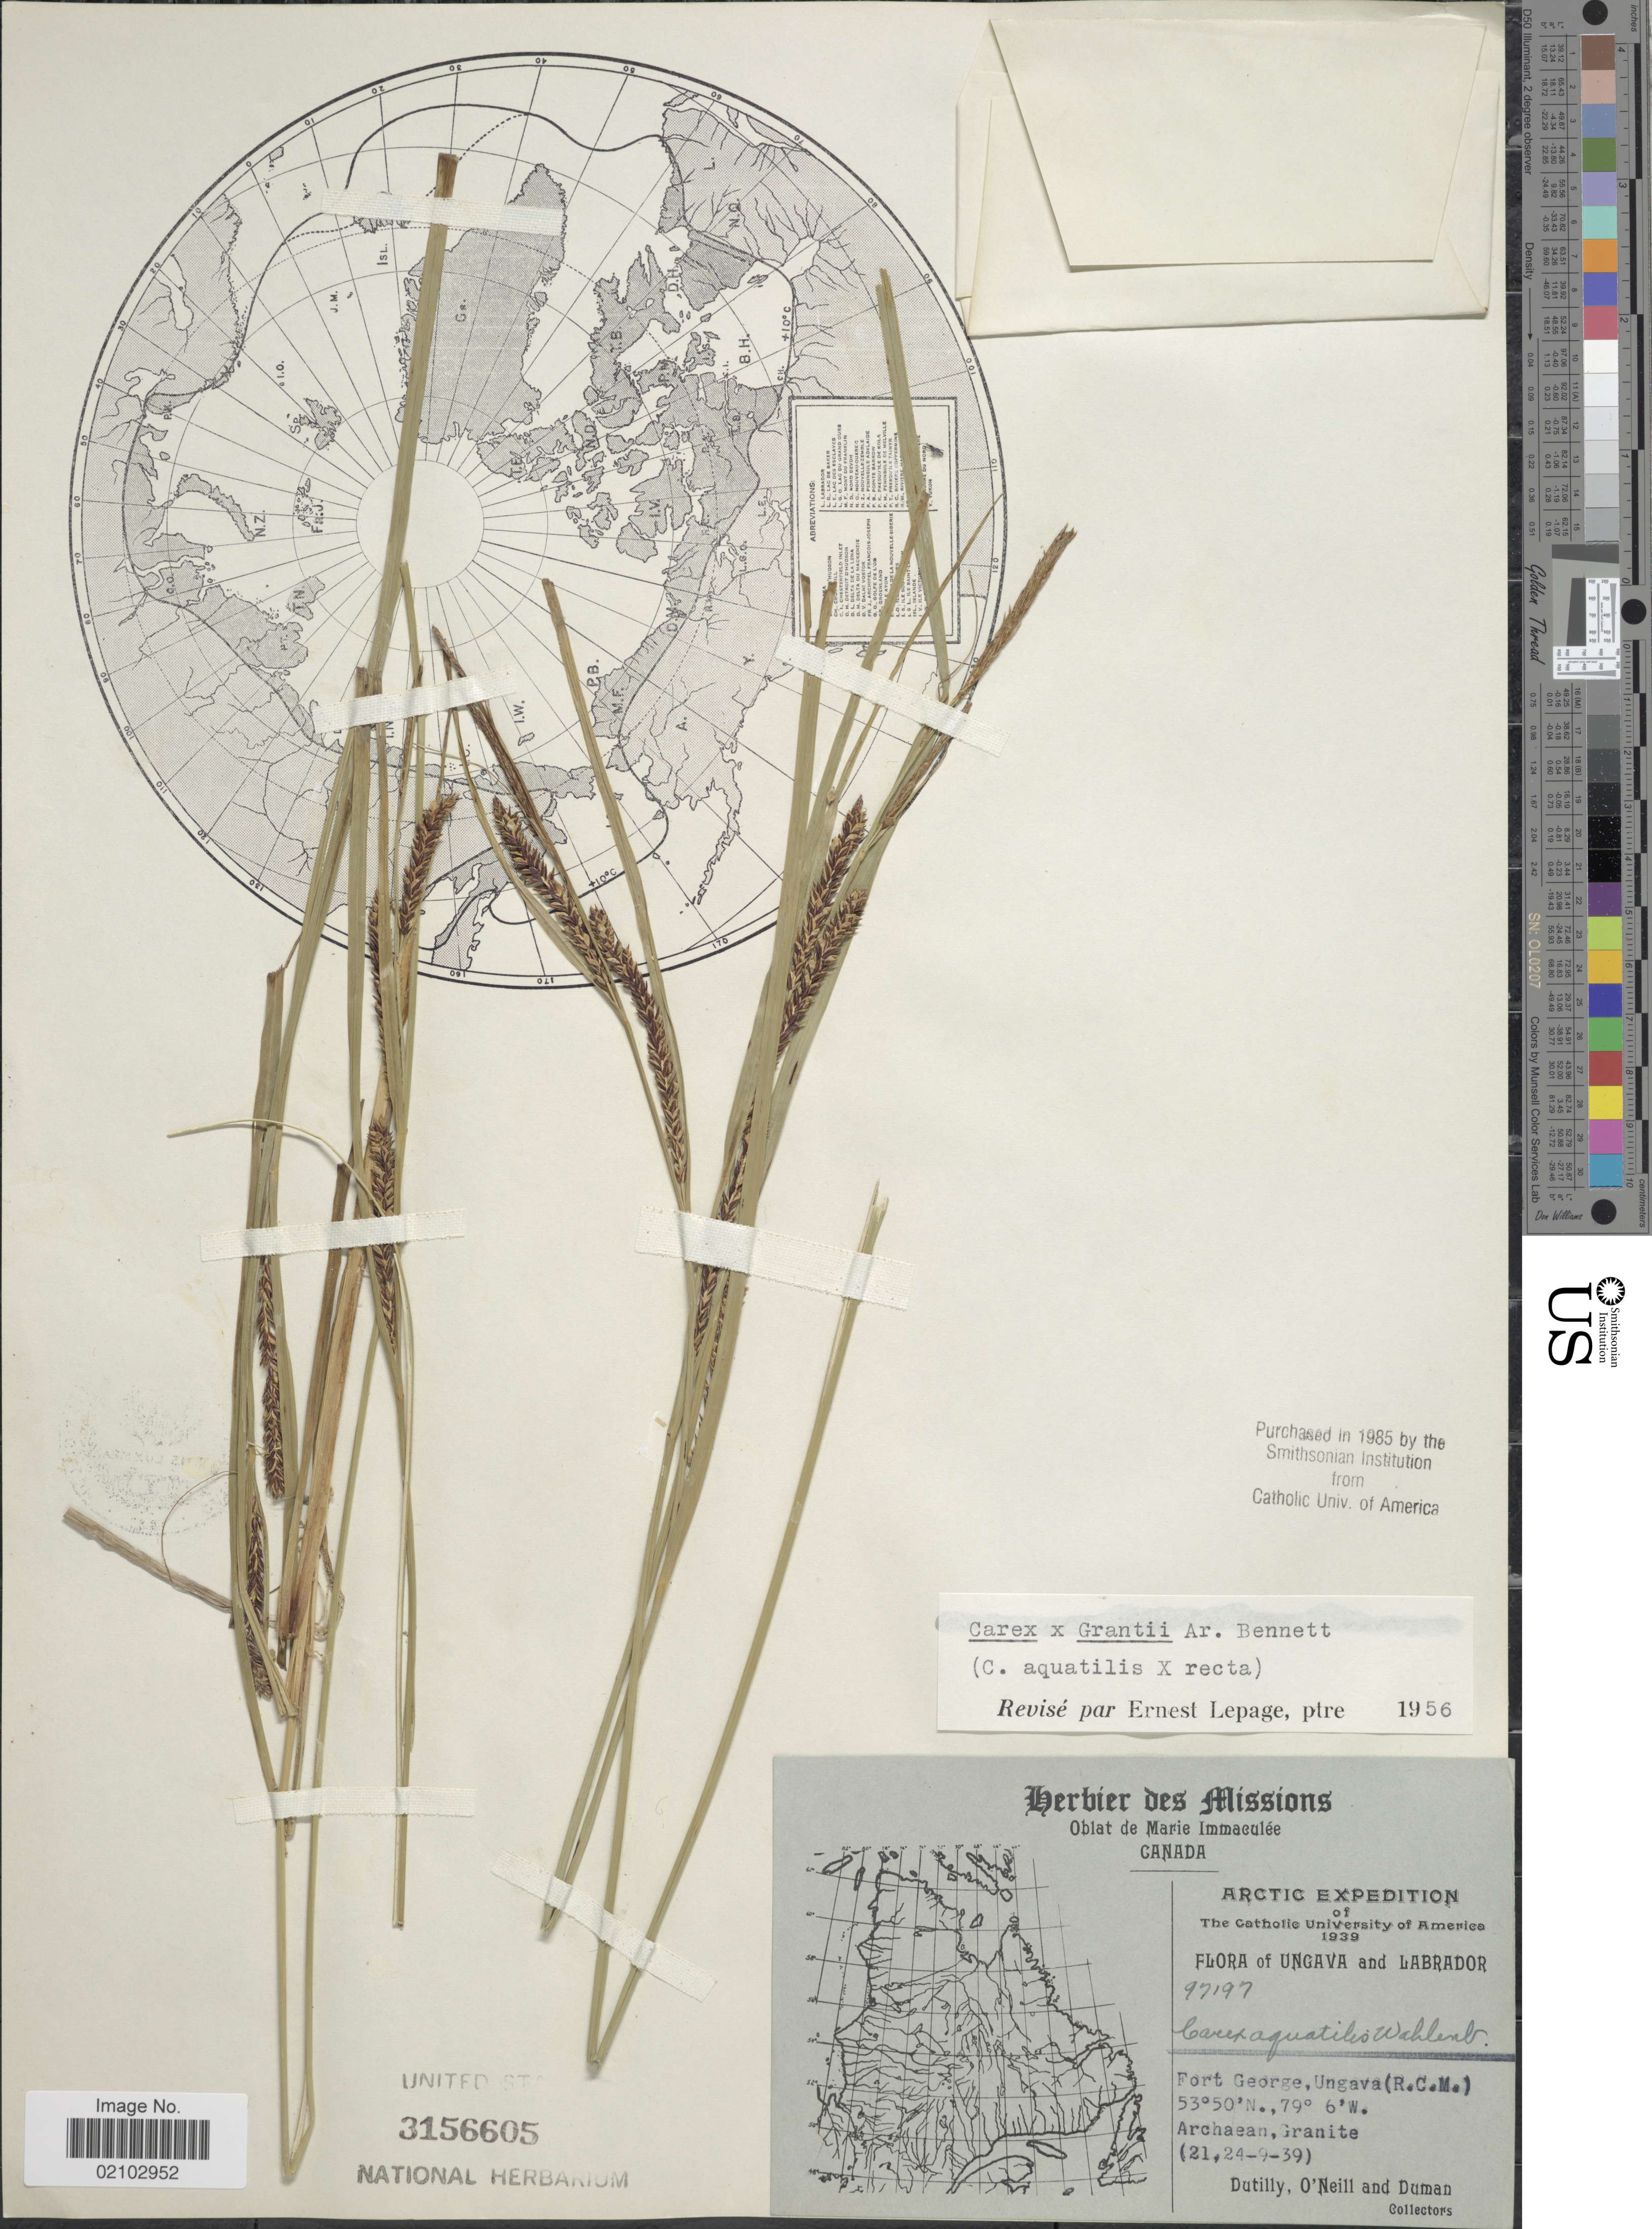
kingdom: Plantae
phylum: Tracheophyta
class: Liliopsida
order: Poales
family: Cyperaceae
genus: Carex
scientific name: Carex aquatilis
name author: Wahlenb.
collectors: -. Dutilly, -. O'Neill & -. Duman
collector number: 97197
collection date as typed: Transcribed d/m/y: 21/9/39 to 24/9/39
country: Canada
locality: Arctic, Fort George, Ungava (R.C.M.).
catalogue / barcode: US 3156605